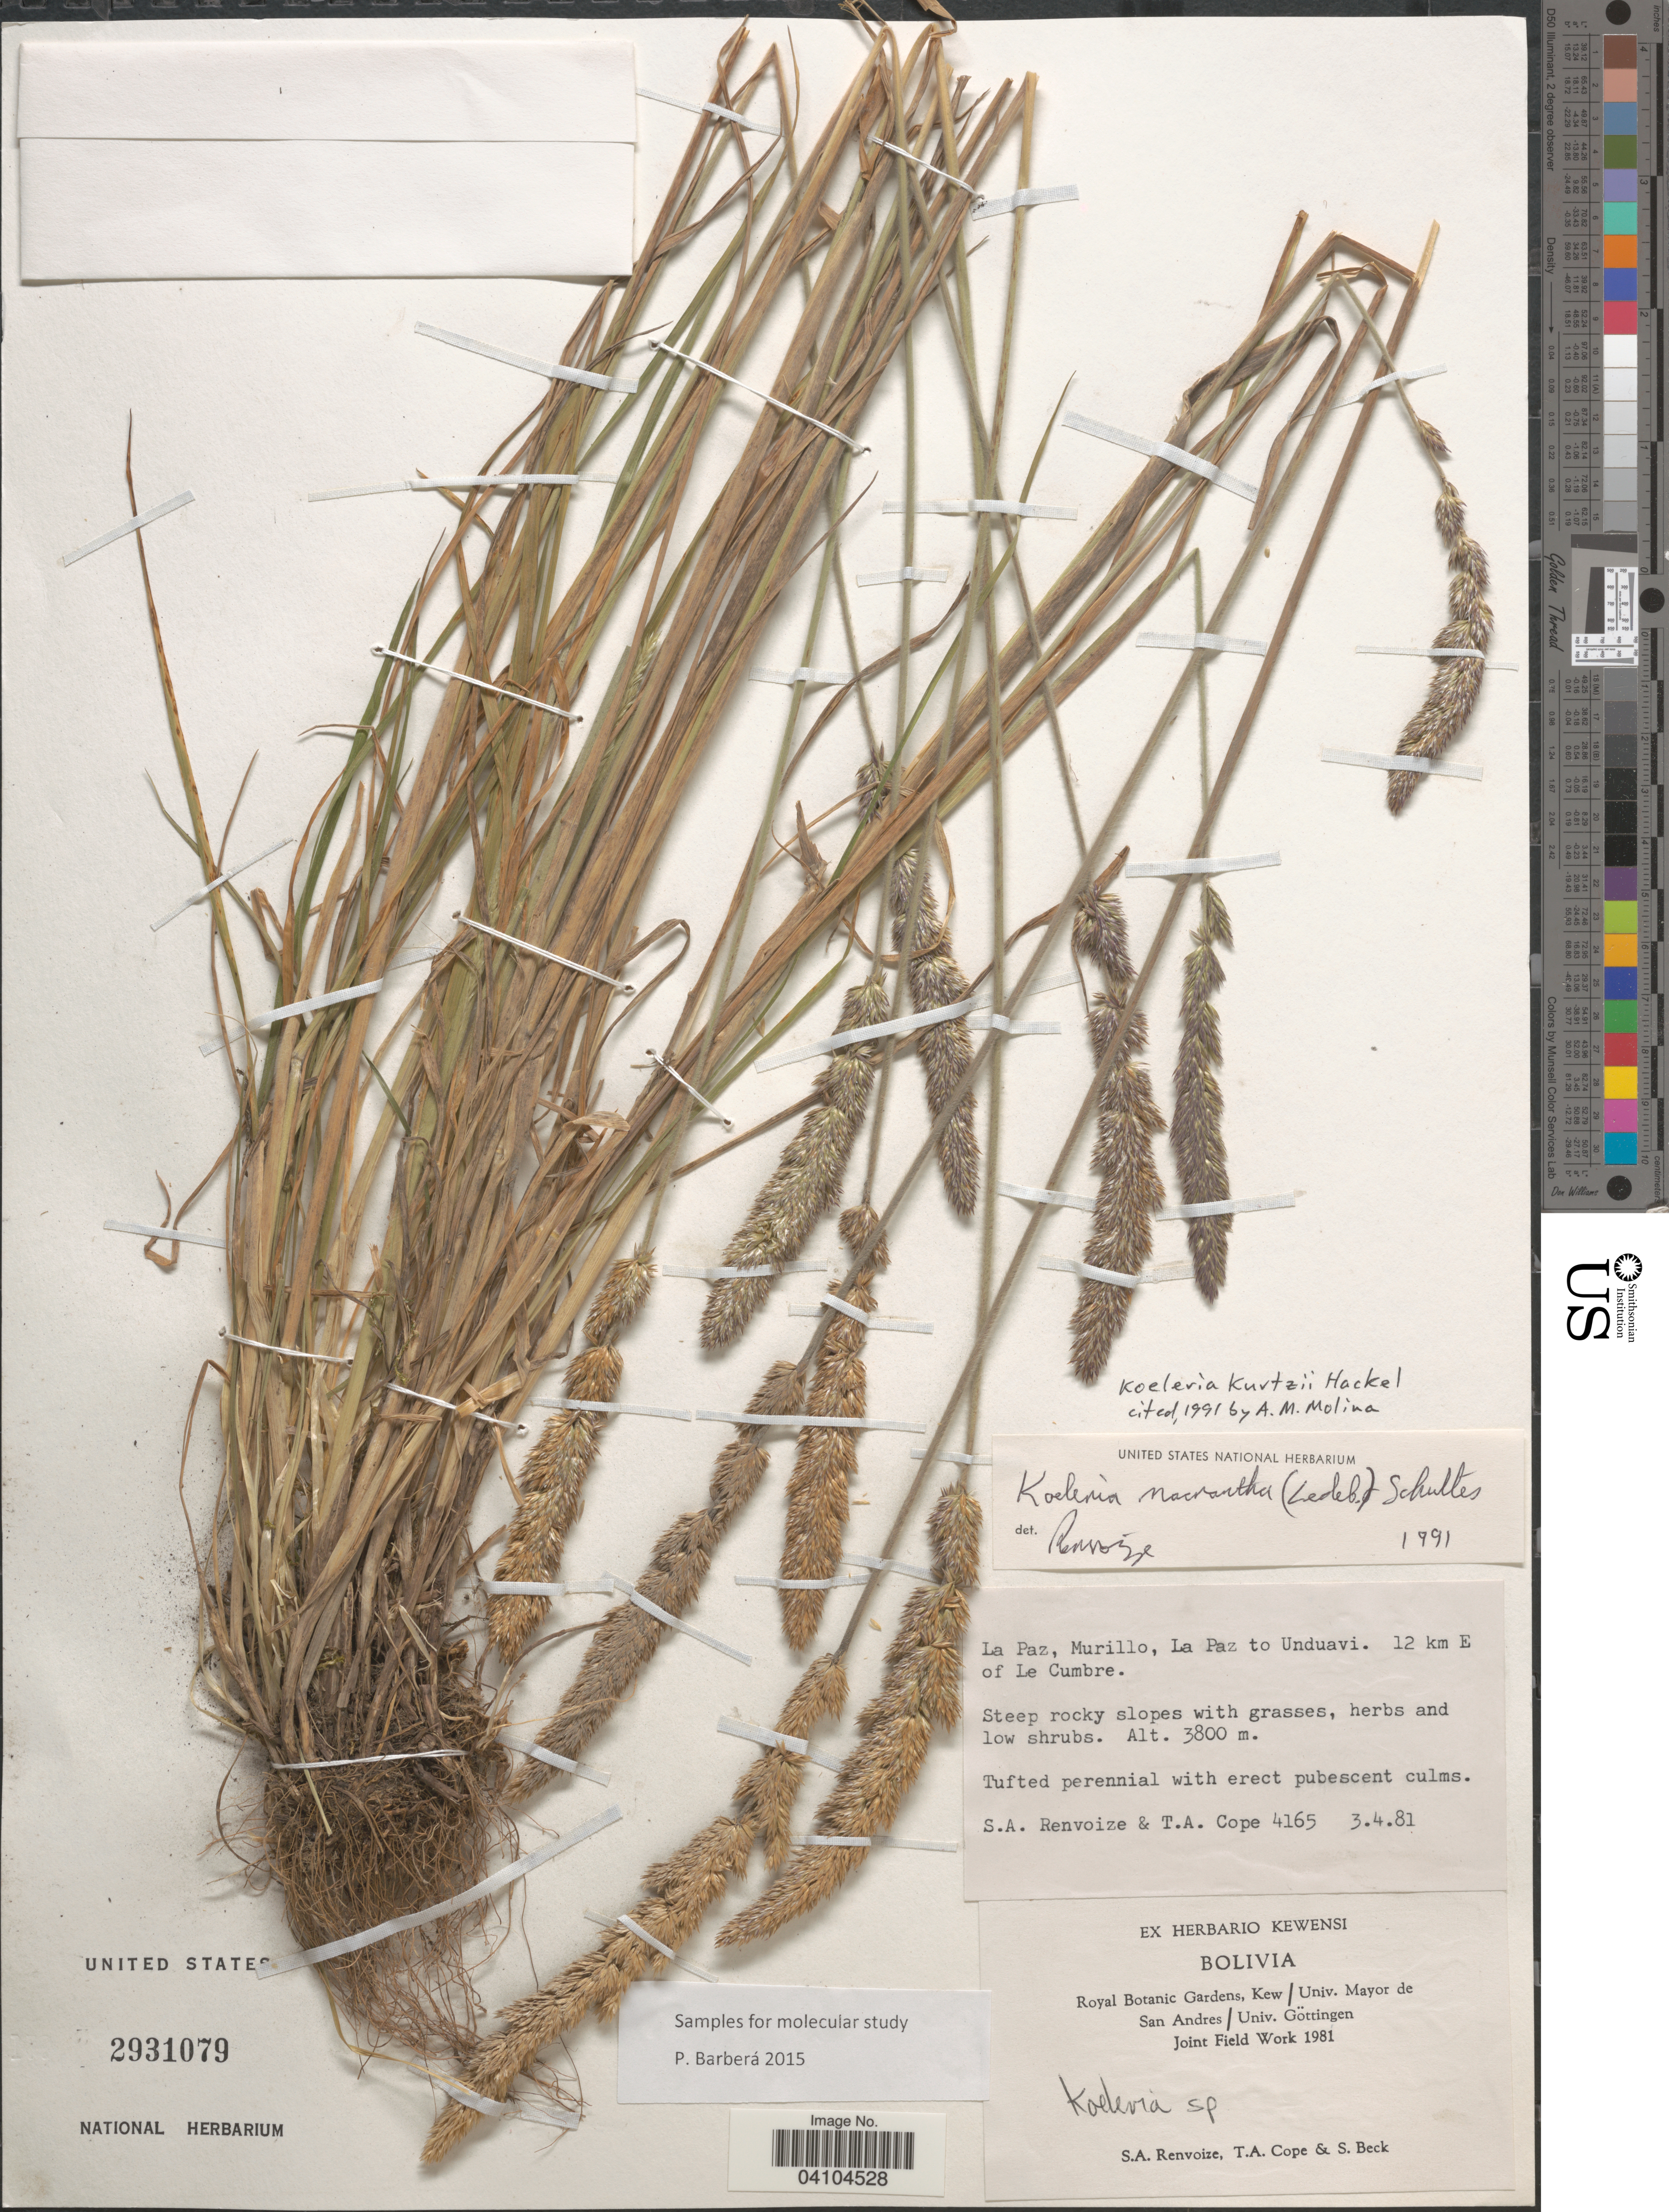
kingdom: Plantae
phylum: Tracheophyta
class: Liliopsida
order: Poales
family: Poaceae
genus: Koeleria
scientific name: Koeleria kurtzii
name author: Hack. ex Kurtz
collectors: S. A. Renvoize, T. A. Cope & S. G. Beck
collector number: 4165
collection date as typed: Transcribed d/m/y: 3/4/81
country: Bolivia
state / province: La Paz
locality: Murillo, La Paz to Unduavi. 12 km E of Le Cumbre.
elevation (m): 3800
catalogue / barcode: US 2931079